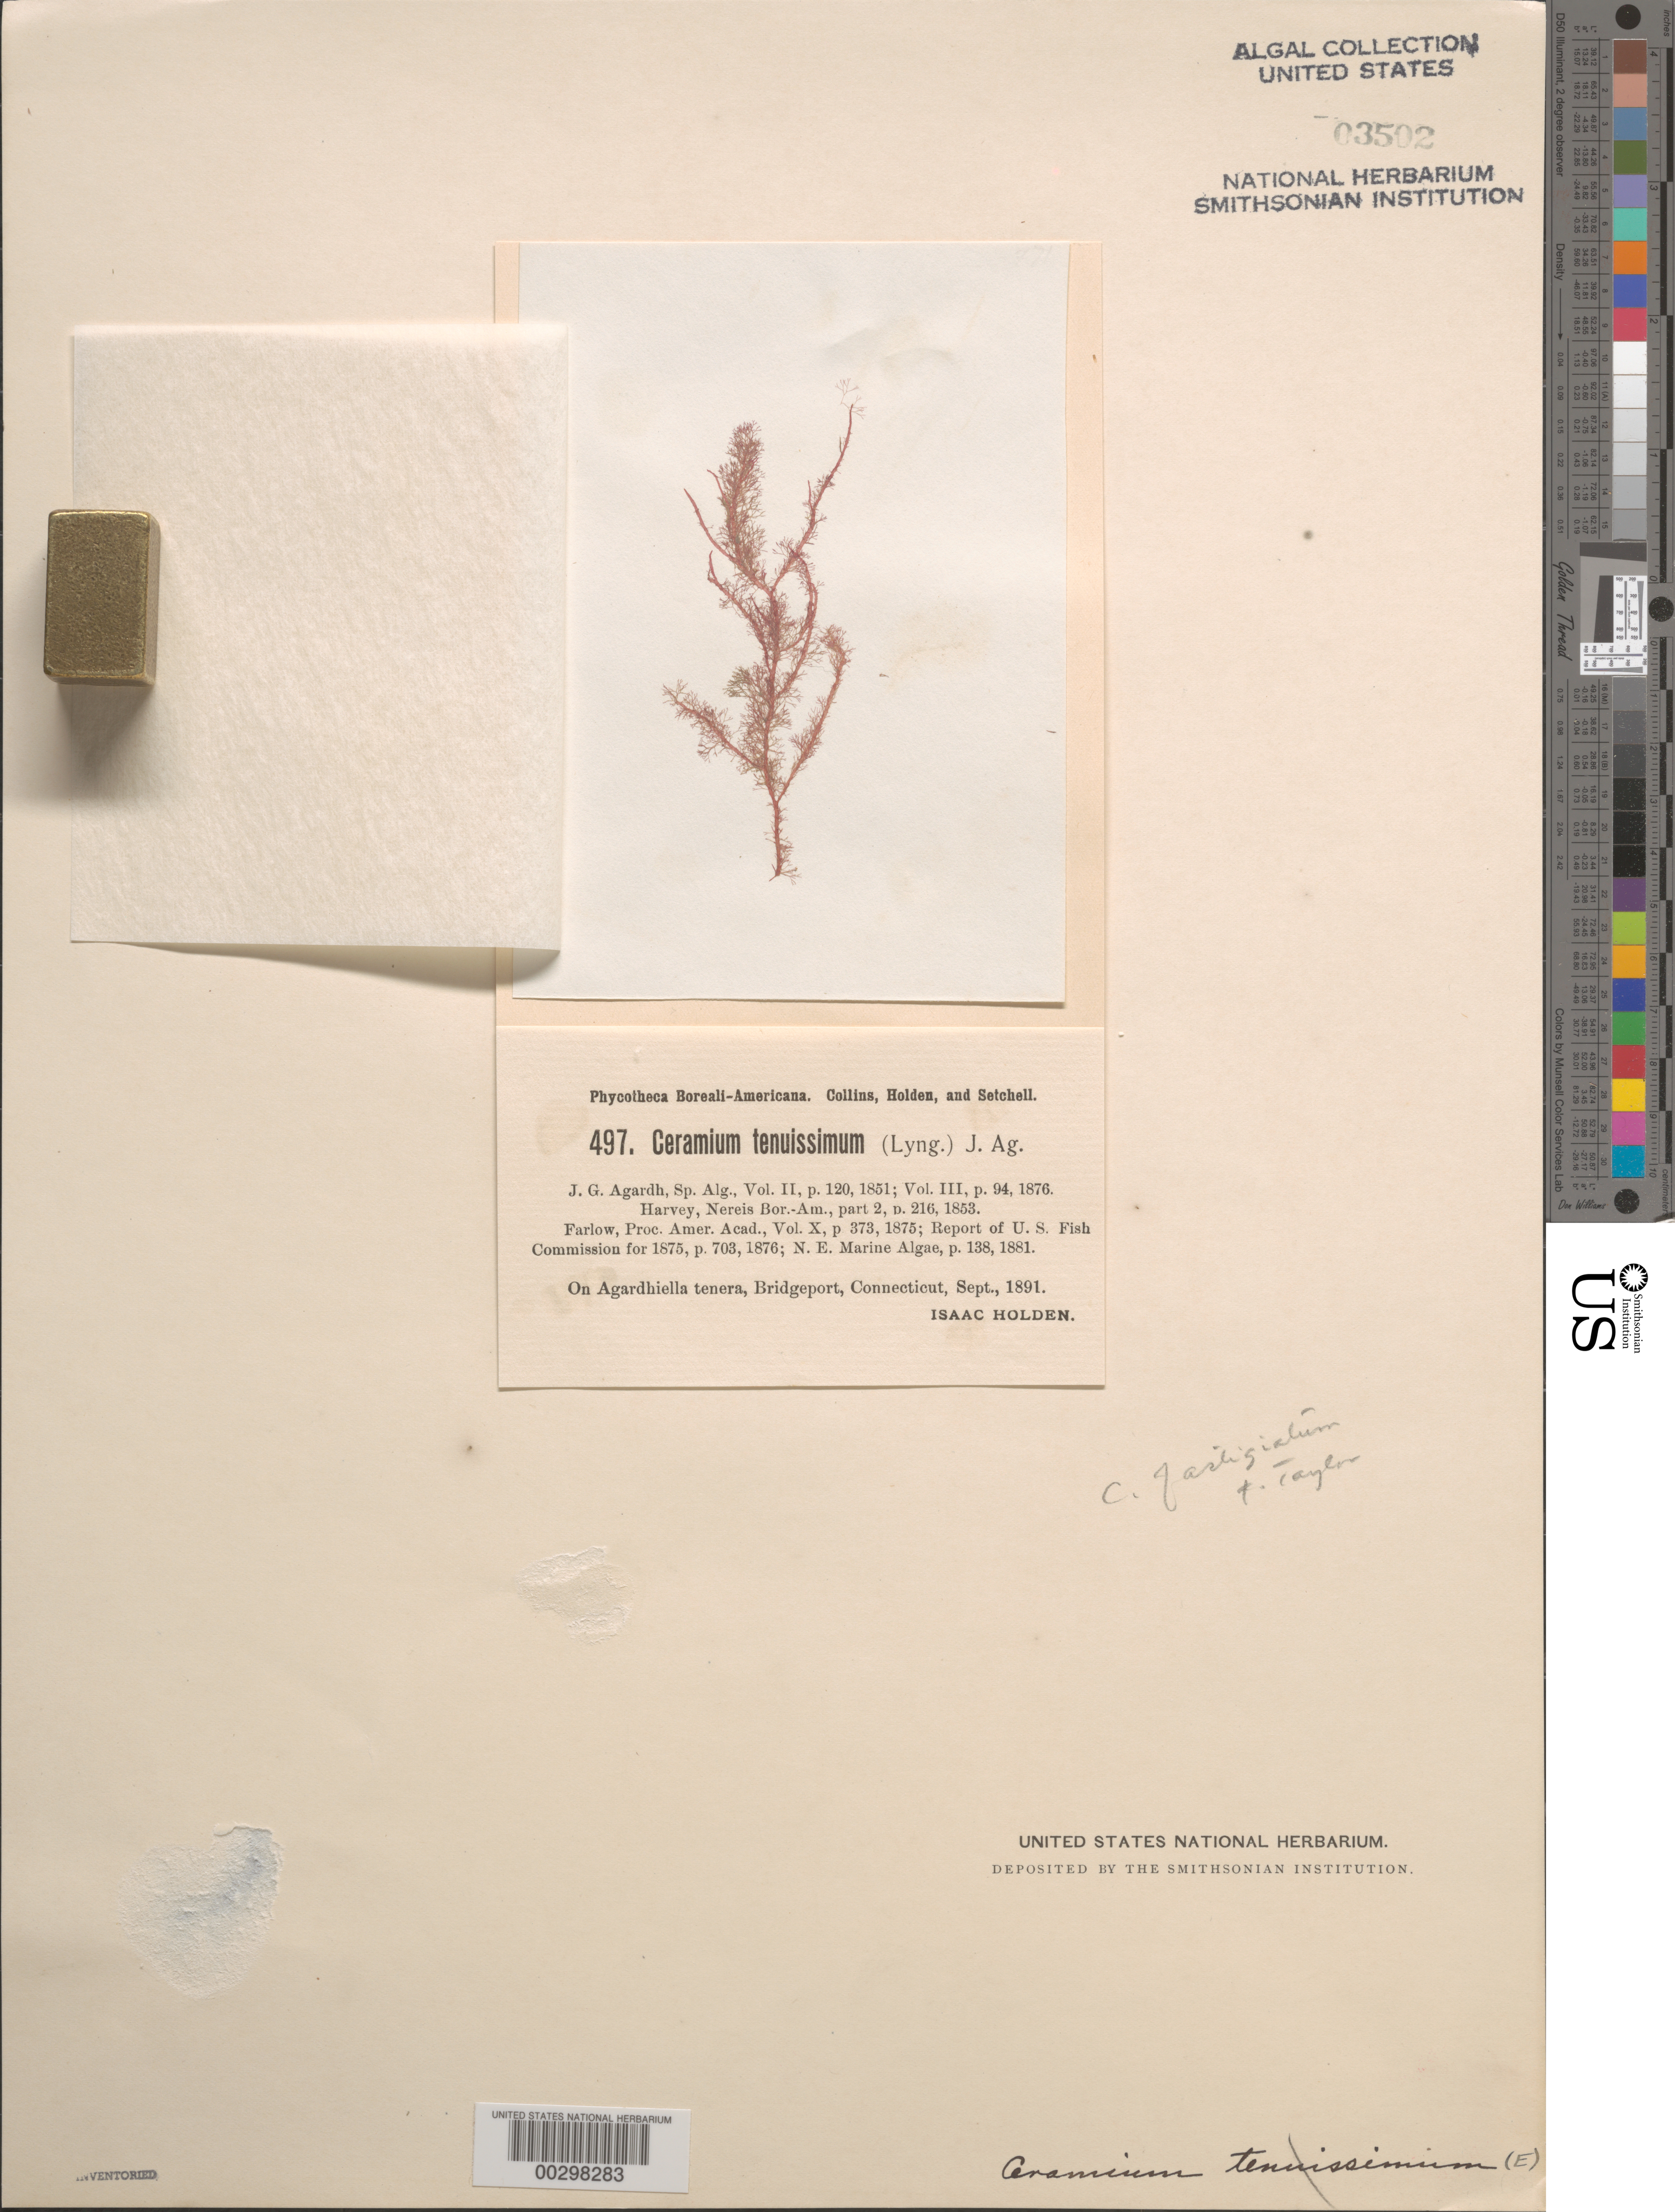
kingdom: Plantae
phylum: Rhodophyta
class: Florideophyceae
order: Ceramiales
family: Ceramiaceae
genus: Ceramium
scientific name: Ceramium fastigiatum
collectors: I. Holden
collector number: PB-A 497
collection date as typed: Sep 1891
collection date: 1891-09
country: United States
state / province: Connecticut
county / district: Fairfield County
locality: Bridgeport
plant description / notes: Collins, Holden & Setchell, Phycotheca Boreali-Americana, as Ceramium tenuissimum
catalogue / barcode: US 3502